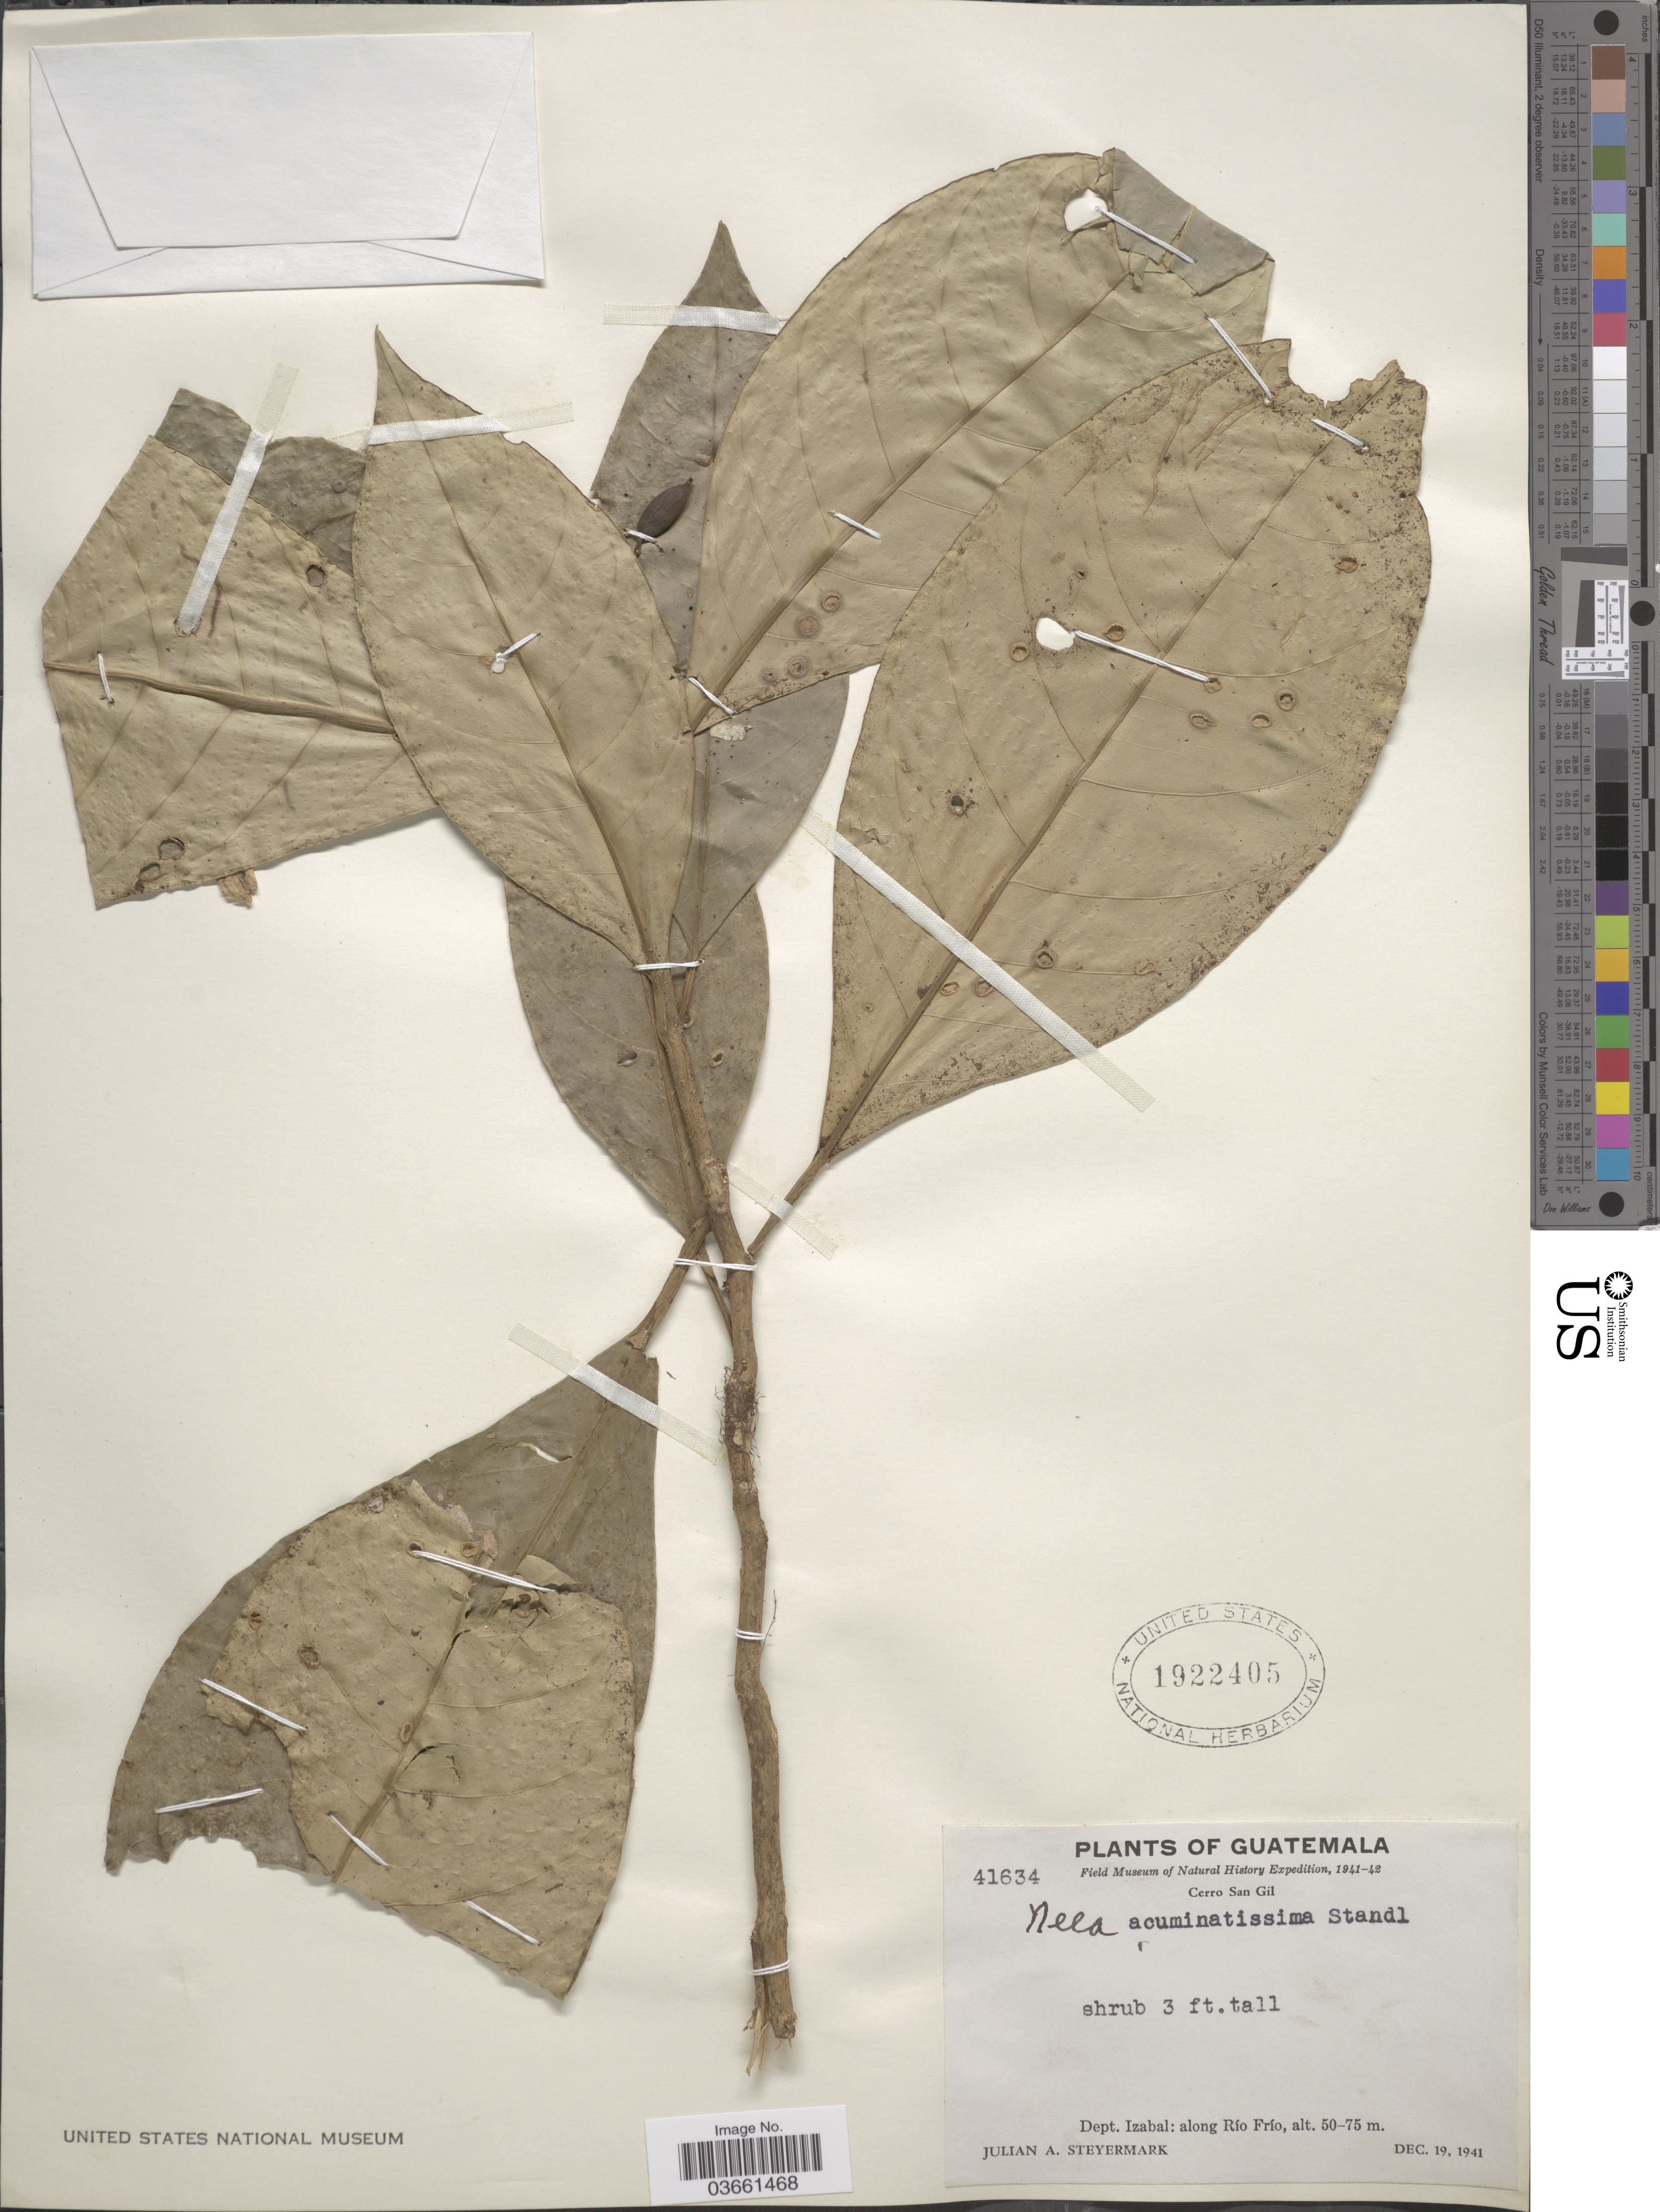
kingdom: Plantae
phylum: Tracheophyta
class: Magnoliopsida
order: Caryophyllales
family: Nyctaginaceae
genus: Neea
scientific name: Neea acuminatissima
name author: Standl.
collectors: J. Steyermark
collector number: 41634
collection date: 1941-12-19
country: Guatemala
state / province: Izabal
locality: Cerro San Gil [unsure placement]. Dept. Izabal: along Río Frío.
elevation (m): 50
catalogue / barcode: US 1922405